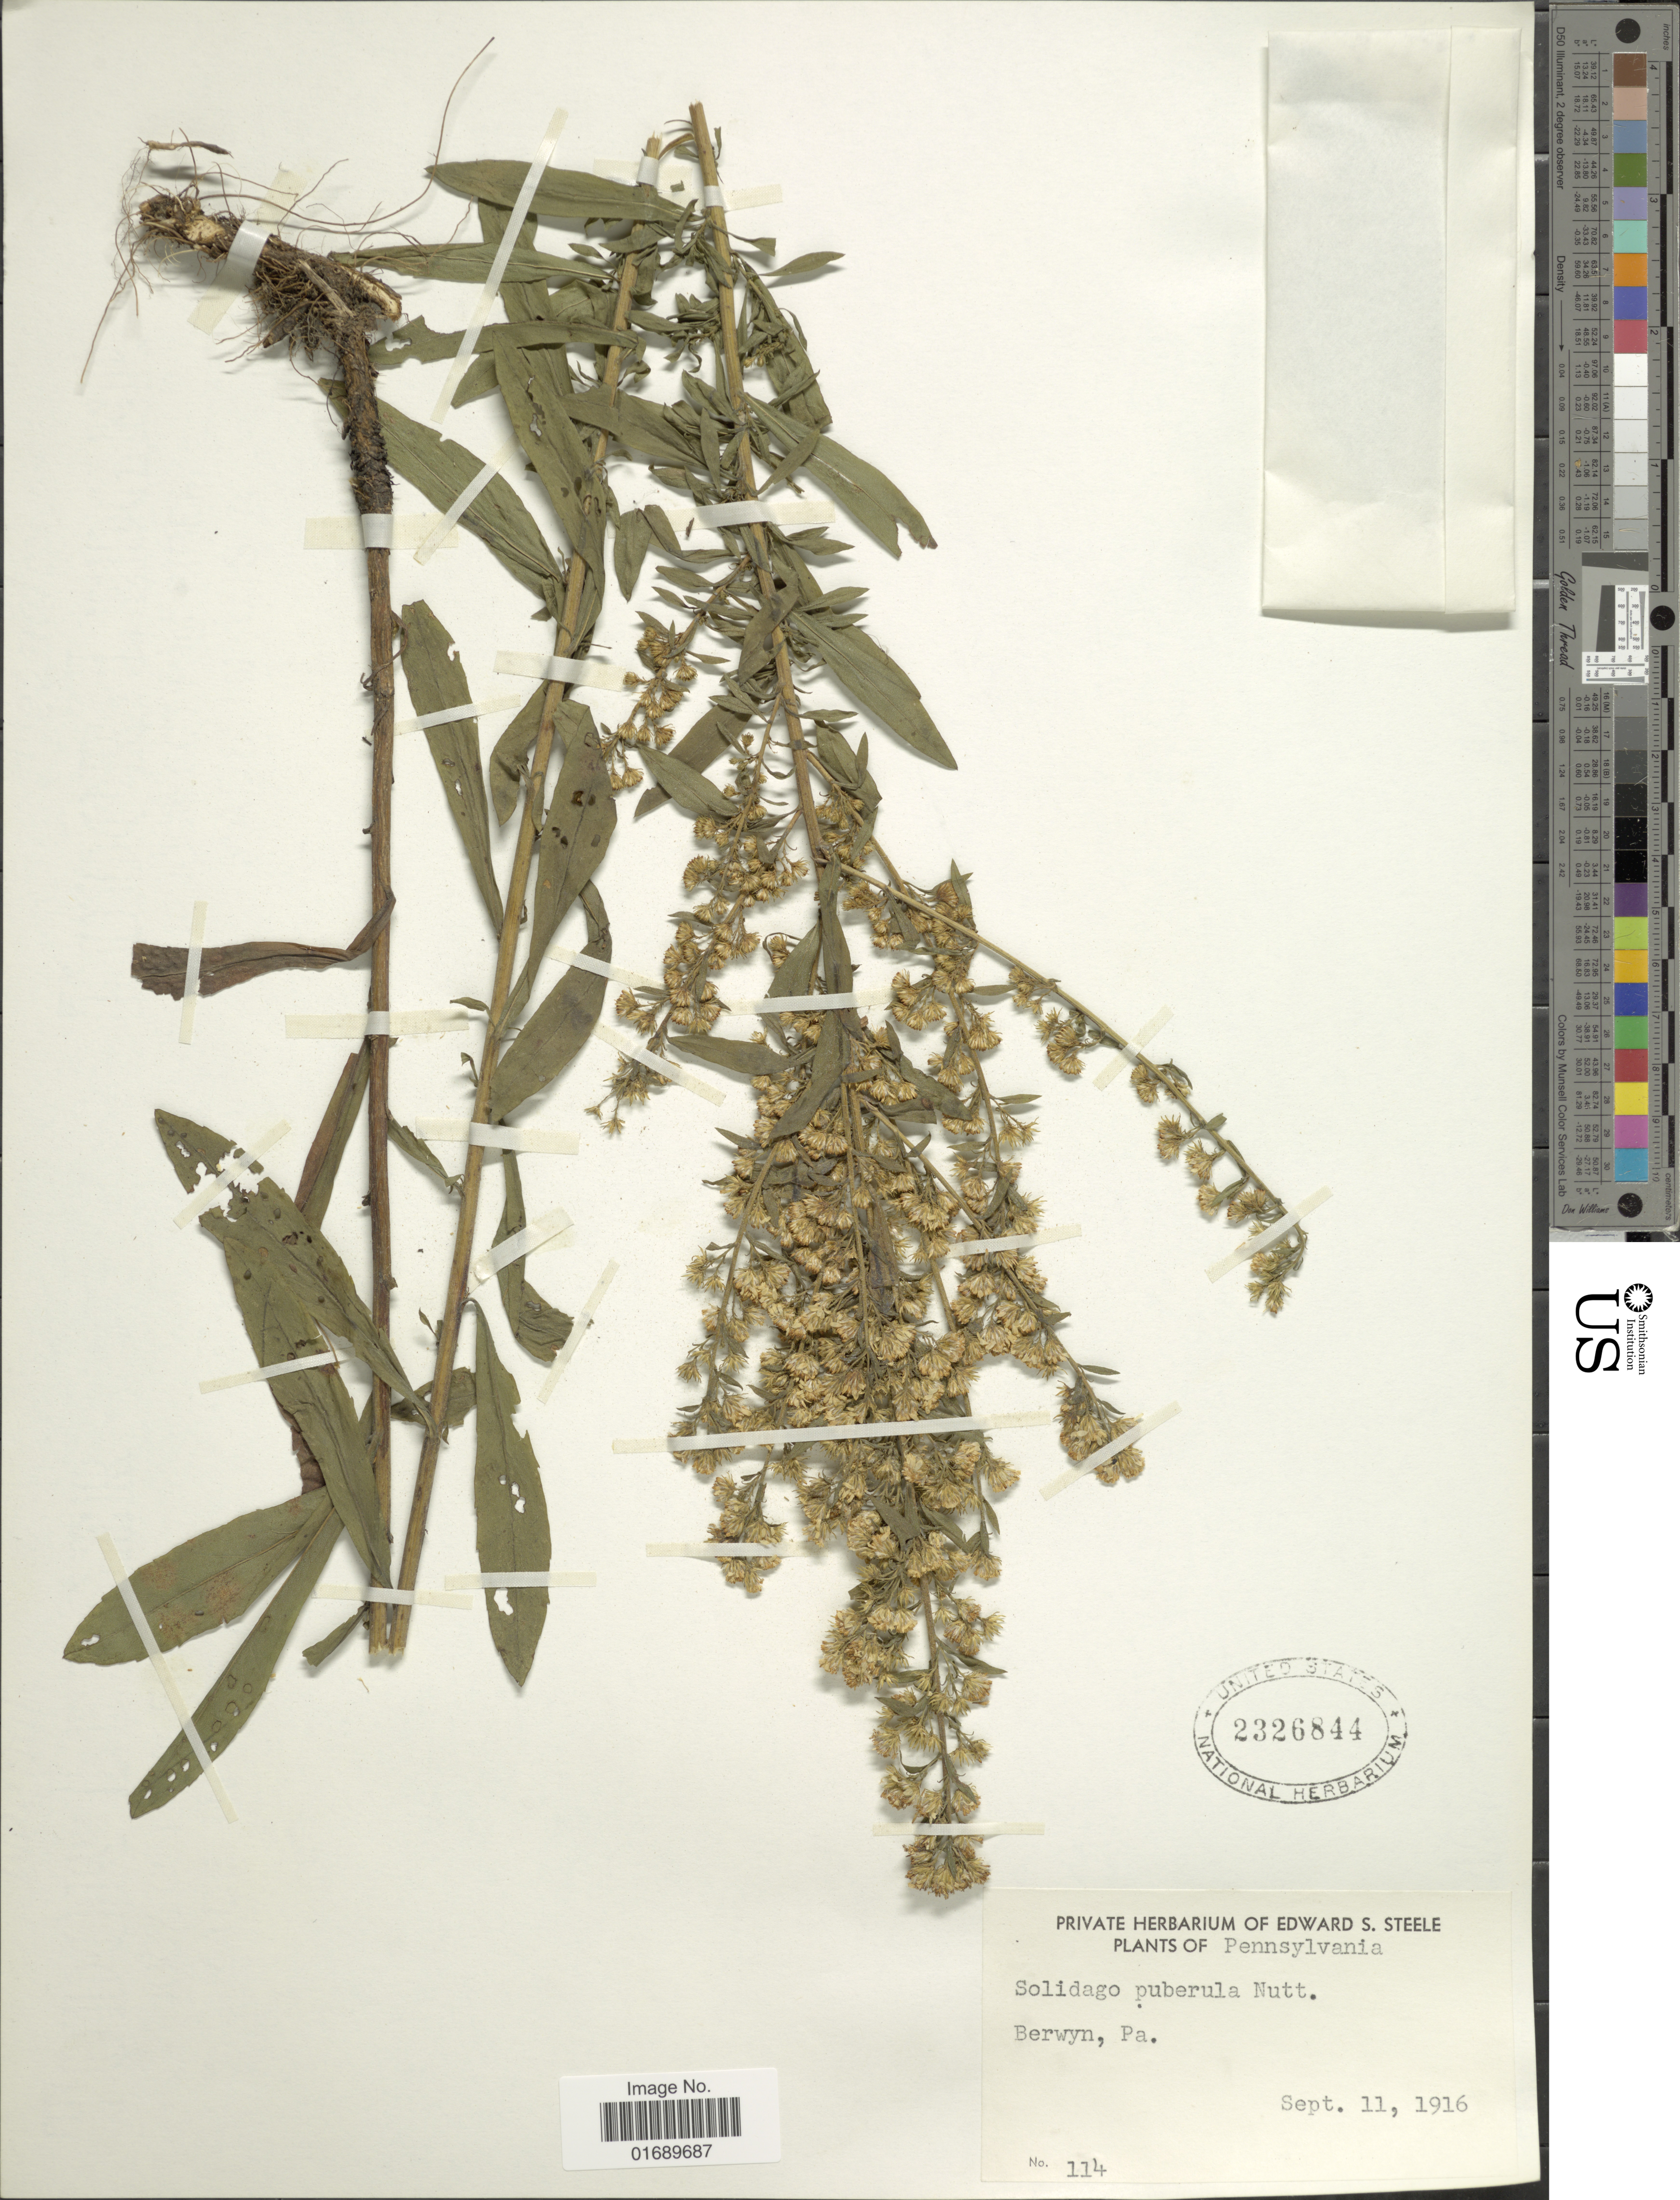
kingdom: Plantae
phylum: Tracheophyta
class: Magnoliopsida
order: Asterales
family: Asteraceae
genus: Solidago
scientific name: Solidago puberula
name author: Nutt.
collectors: ex herb. Edward S. Steele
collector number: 14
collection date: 1916-09-11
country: United States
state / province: Pennsylvania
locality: Berwyn, Pa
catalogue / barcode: US 2326844